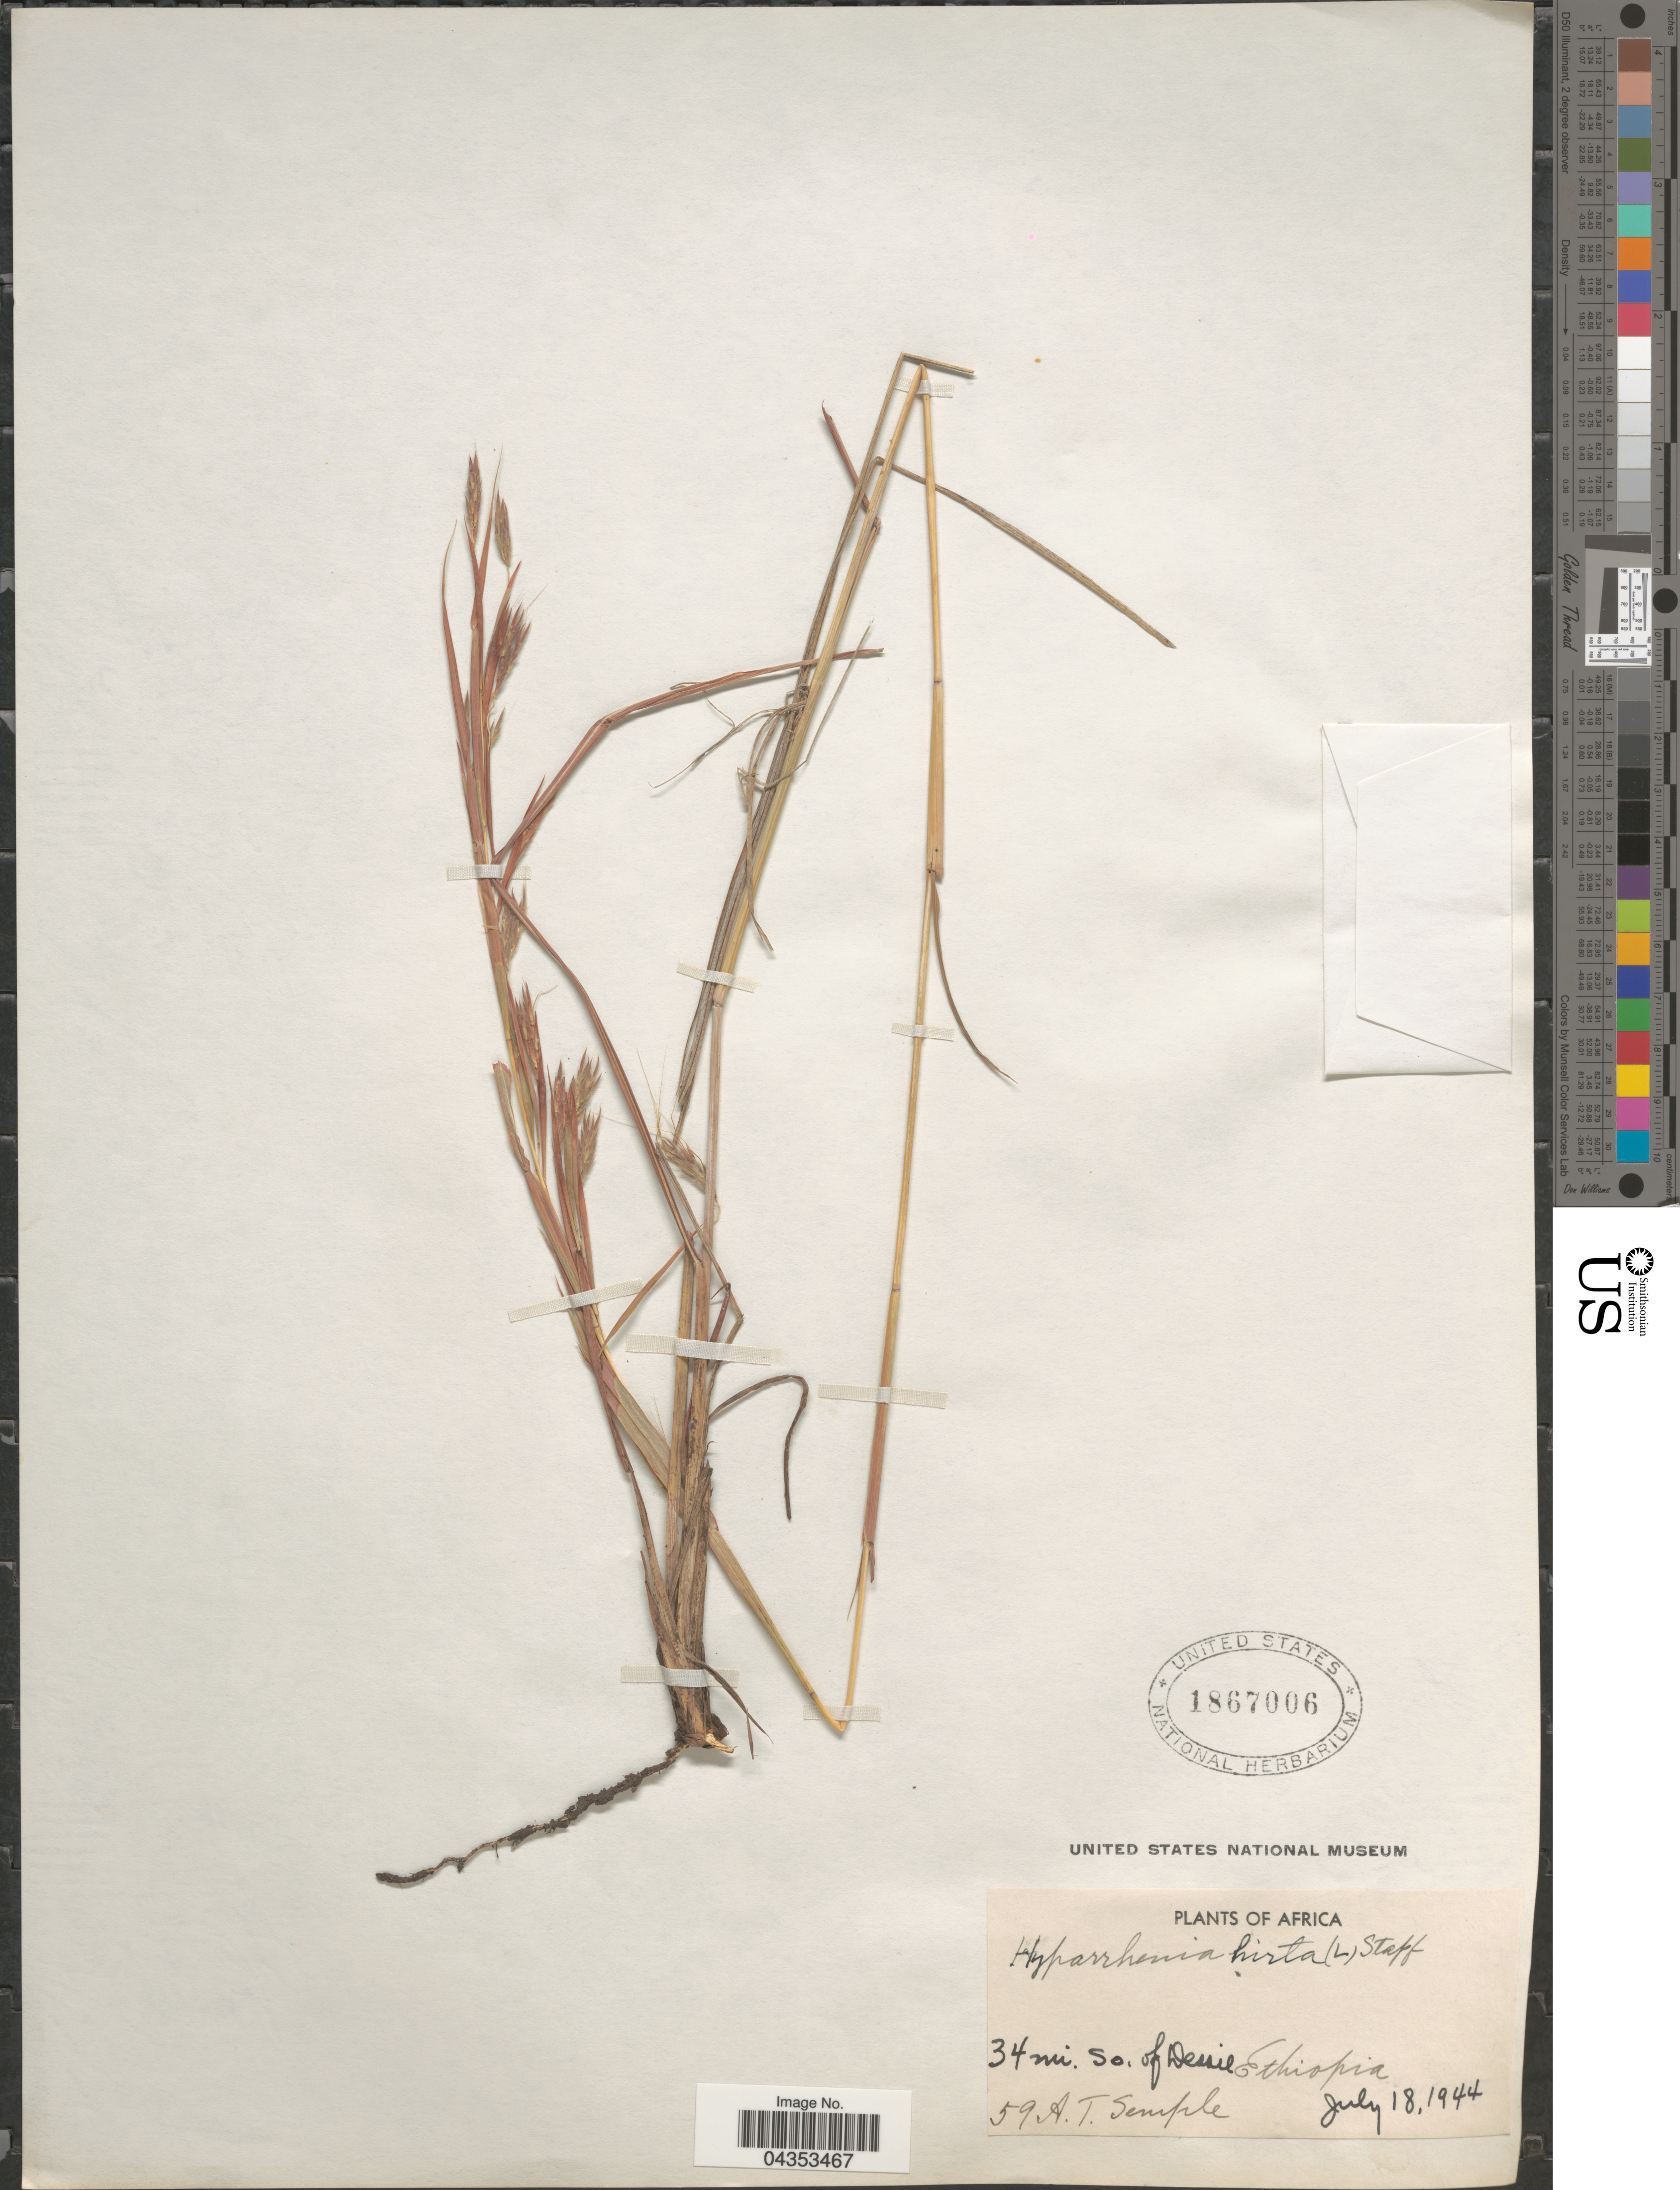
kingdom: Plantae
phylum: Tracheophyta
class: Liliopsida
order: Poales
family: Poaceae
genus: Hyparrhenia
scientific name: Hyparrhenia hirta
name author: (L.) Stapf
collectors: A. Semple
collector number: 59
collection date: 1944-07-18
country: Ethiopia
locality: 34 mi. of So. of Dessil.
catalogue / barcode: US 1867006